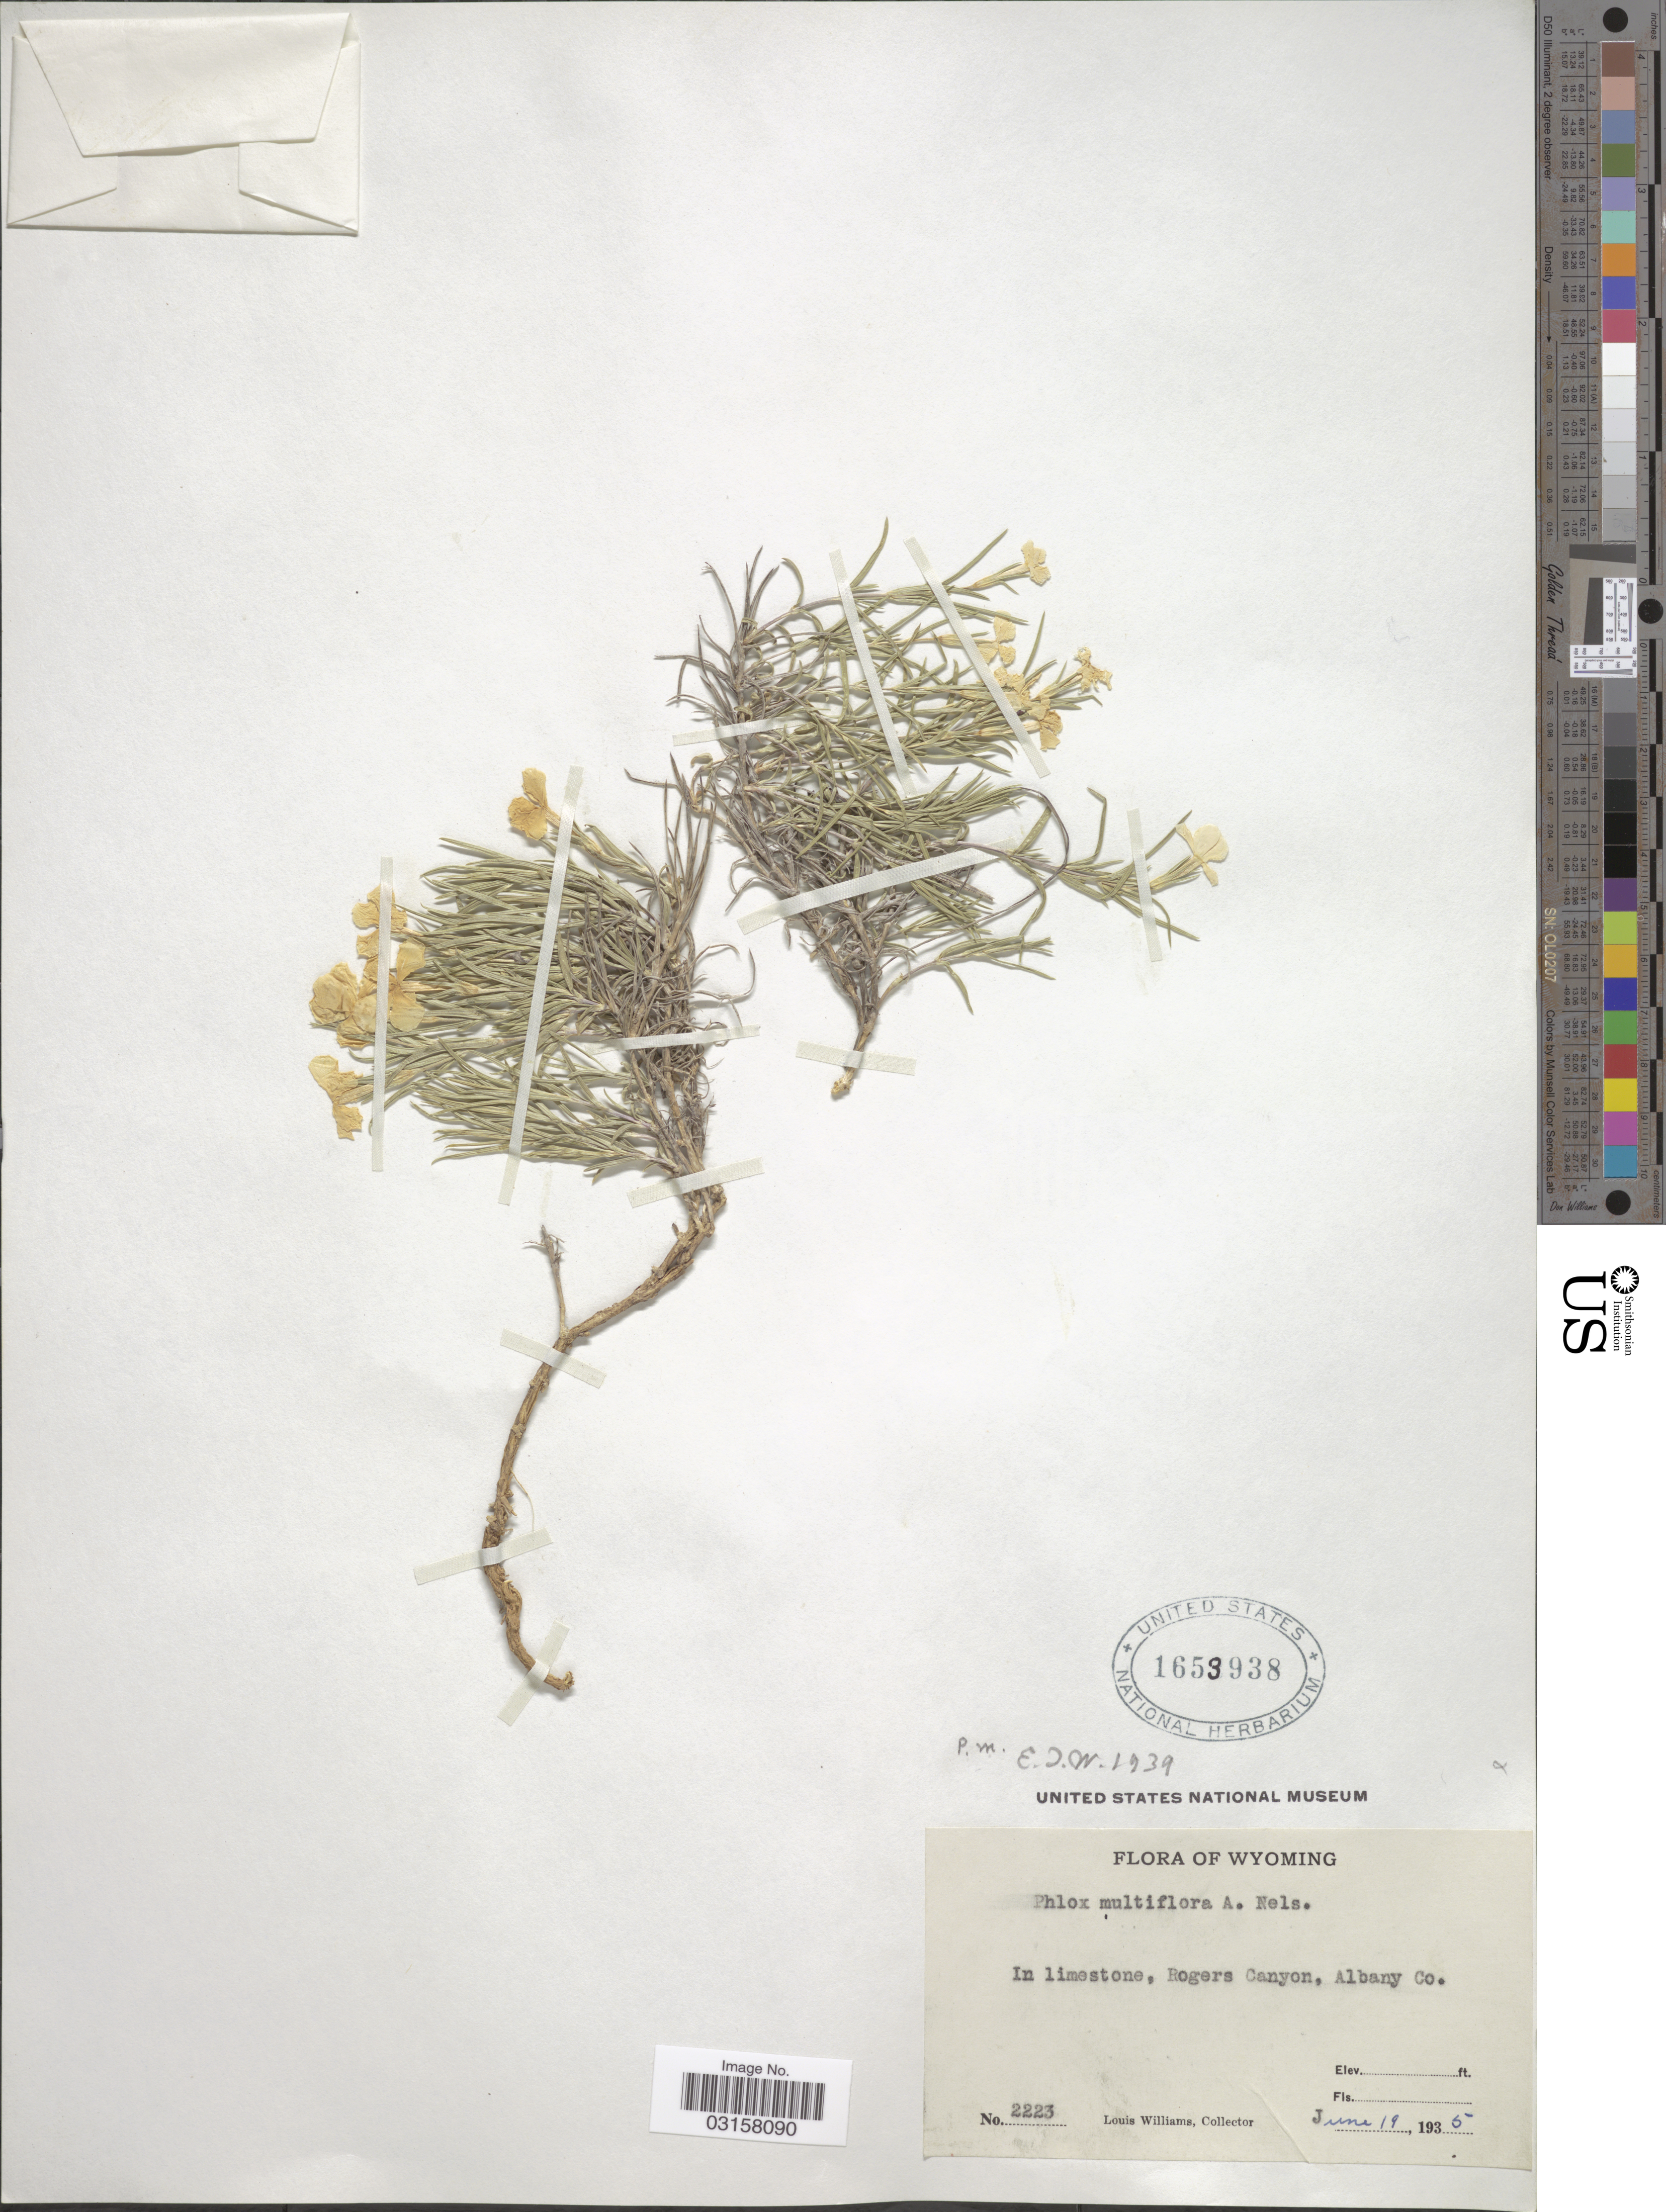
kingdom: Plantae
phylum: Tracheophyta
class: Magnoliopsida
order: Ericales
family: Polemoniaceae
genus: Phlox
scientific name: Phlox multiflora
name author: A. Nelson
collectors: L. O. Williams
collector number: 2223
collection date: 1935-06-19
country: United States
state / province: Wyoming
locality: In limestone, Rogers Canyon, Albany Co.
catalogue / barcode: US 1653938